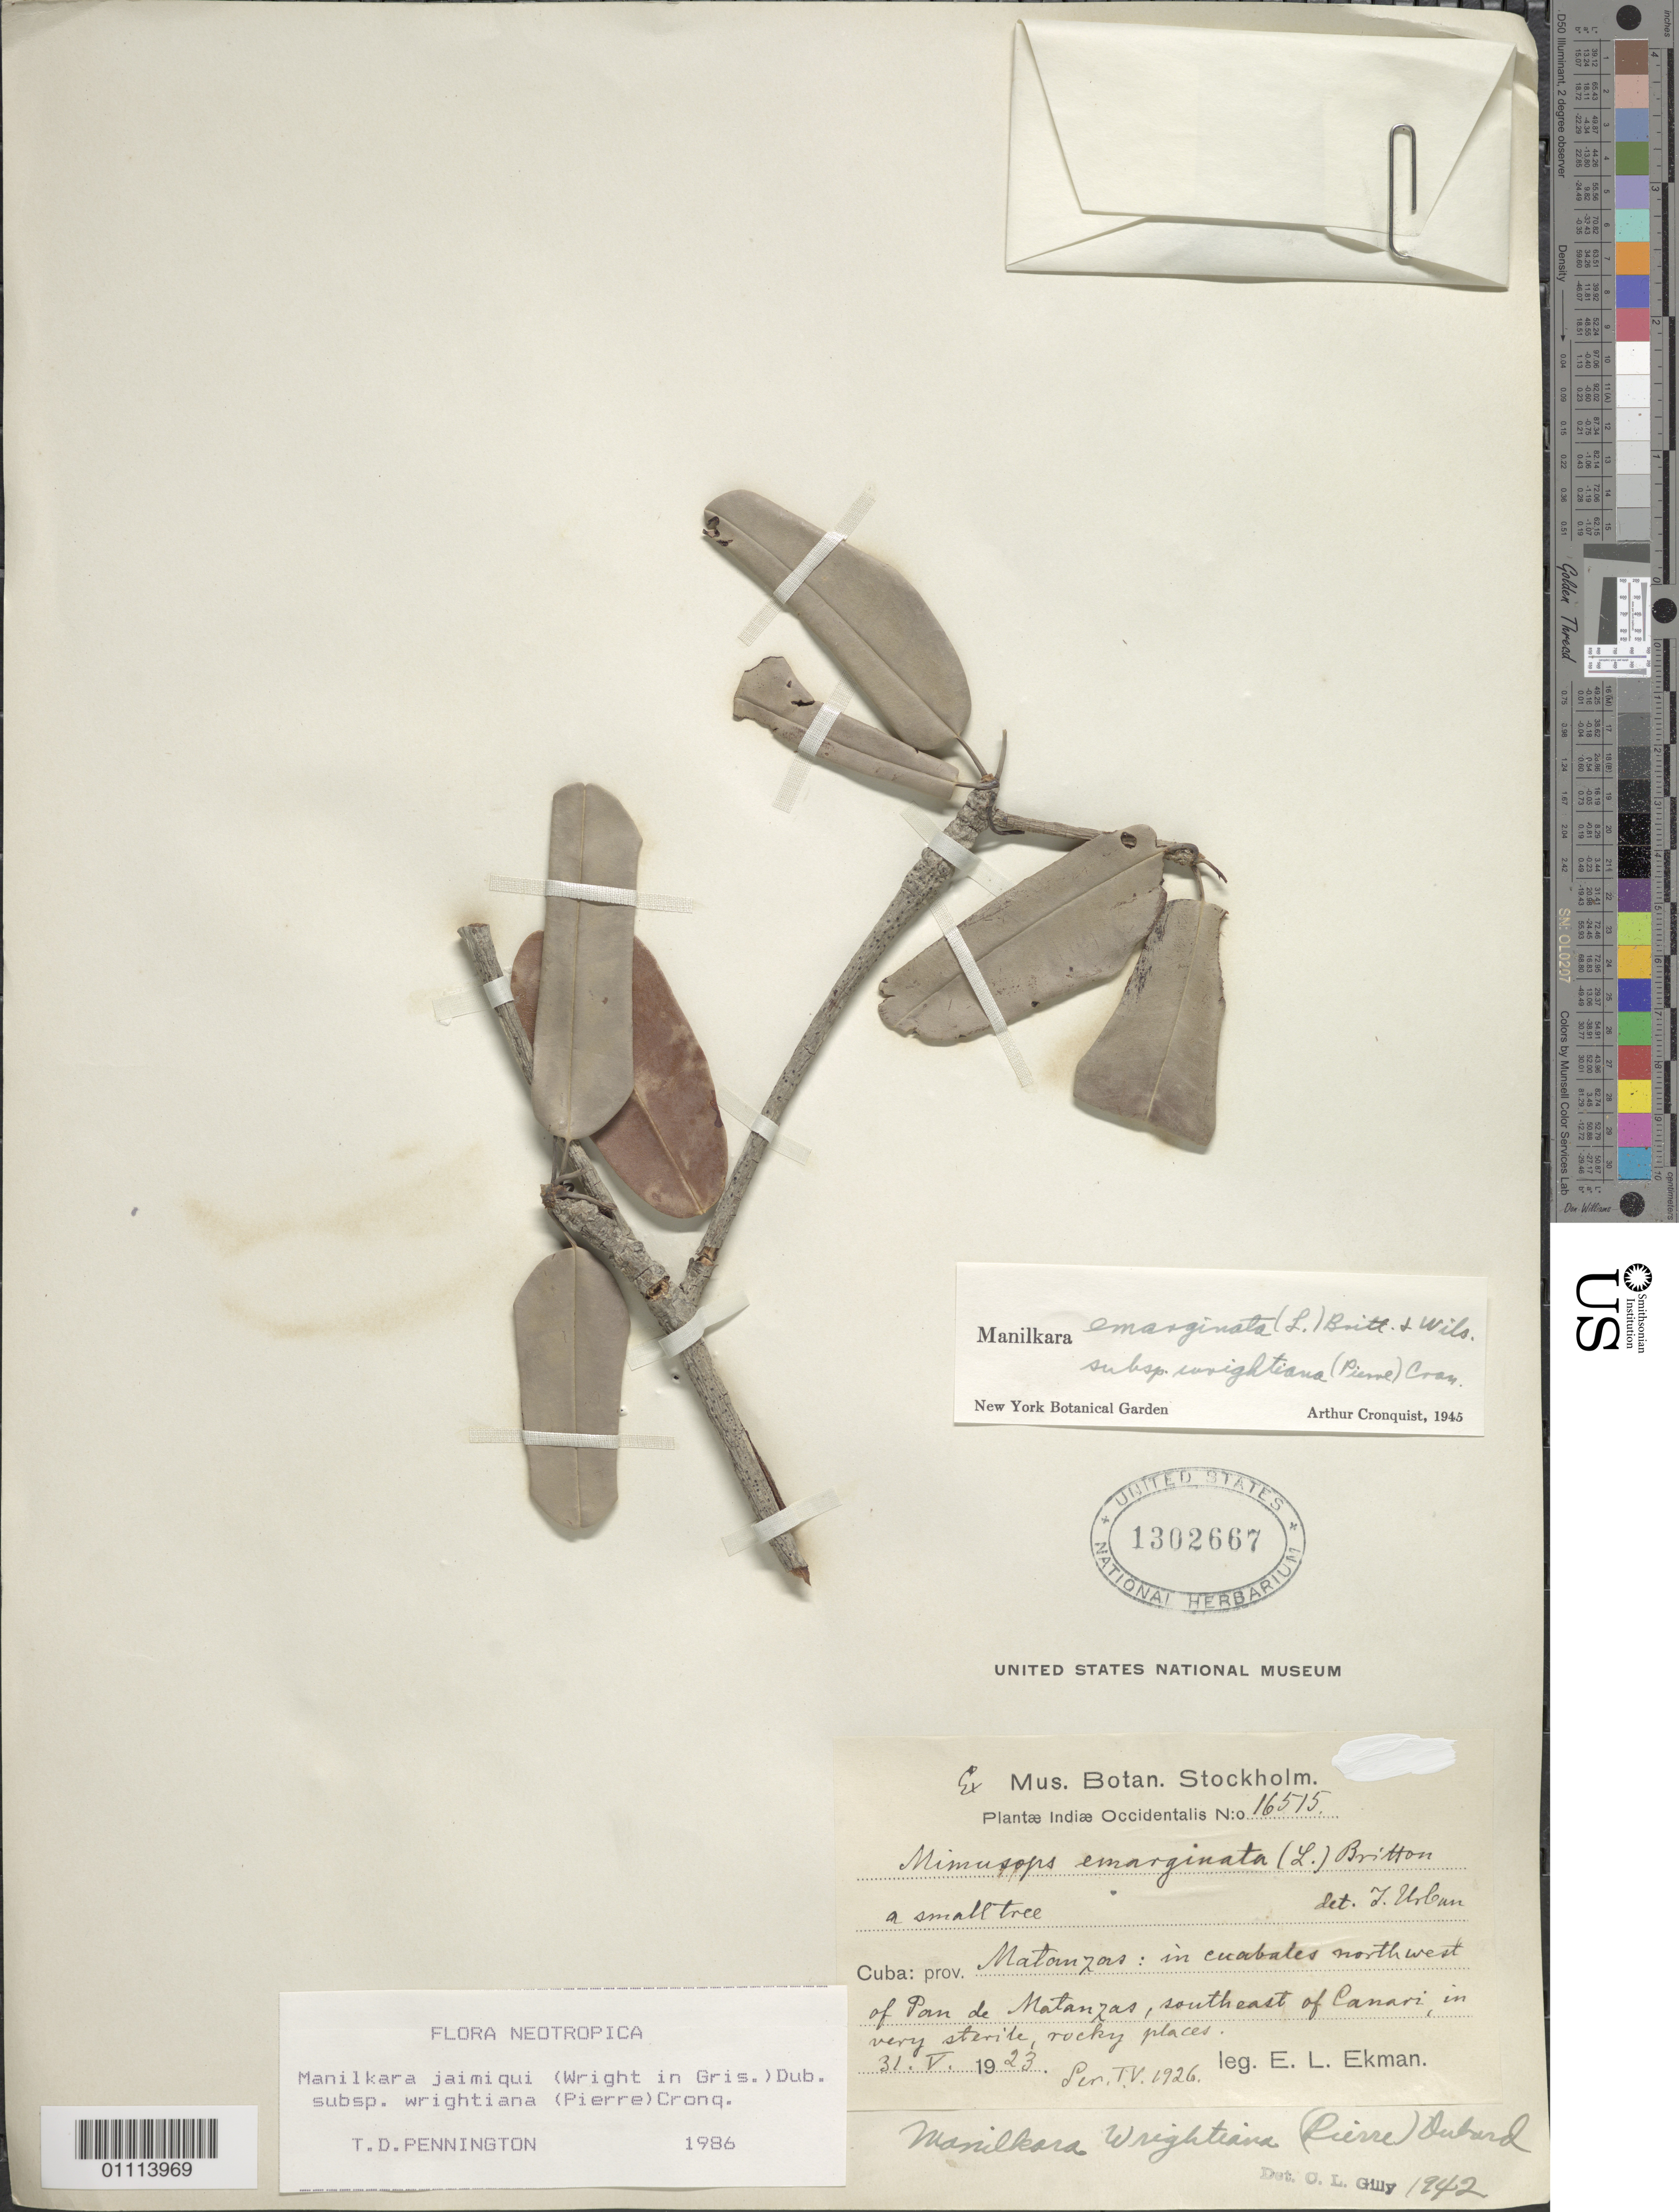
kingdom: Plantae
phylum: Tracheophyta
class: Magnoliopsida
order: Ericales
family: Sapotaceae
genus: Manilkara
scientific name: Manilkara jaimiqui subsp. wrightiana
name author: (Pierre) Cronq.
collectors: E. L. Ekman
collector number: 16515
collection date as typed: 31 May 1923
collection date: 1923-05-31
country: Cuba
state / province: Matanzas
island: Cuba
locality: Matanzas, in cuabales NW of Pan de Matanzas, SE of Canari, in very sterile, rocky places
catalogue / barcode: US 1302667